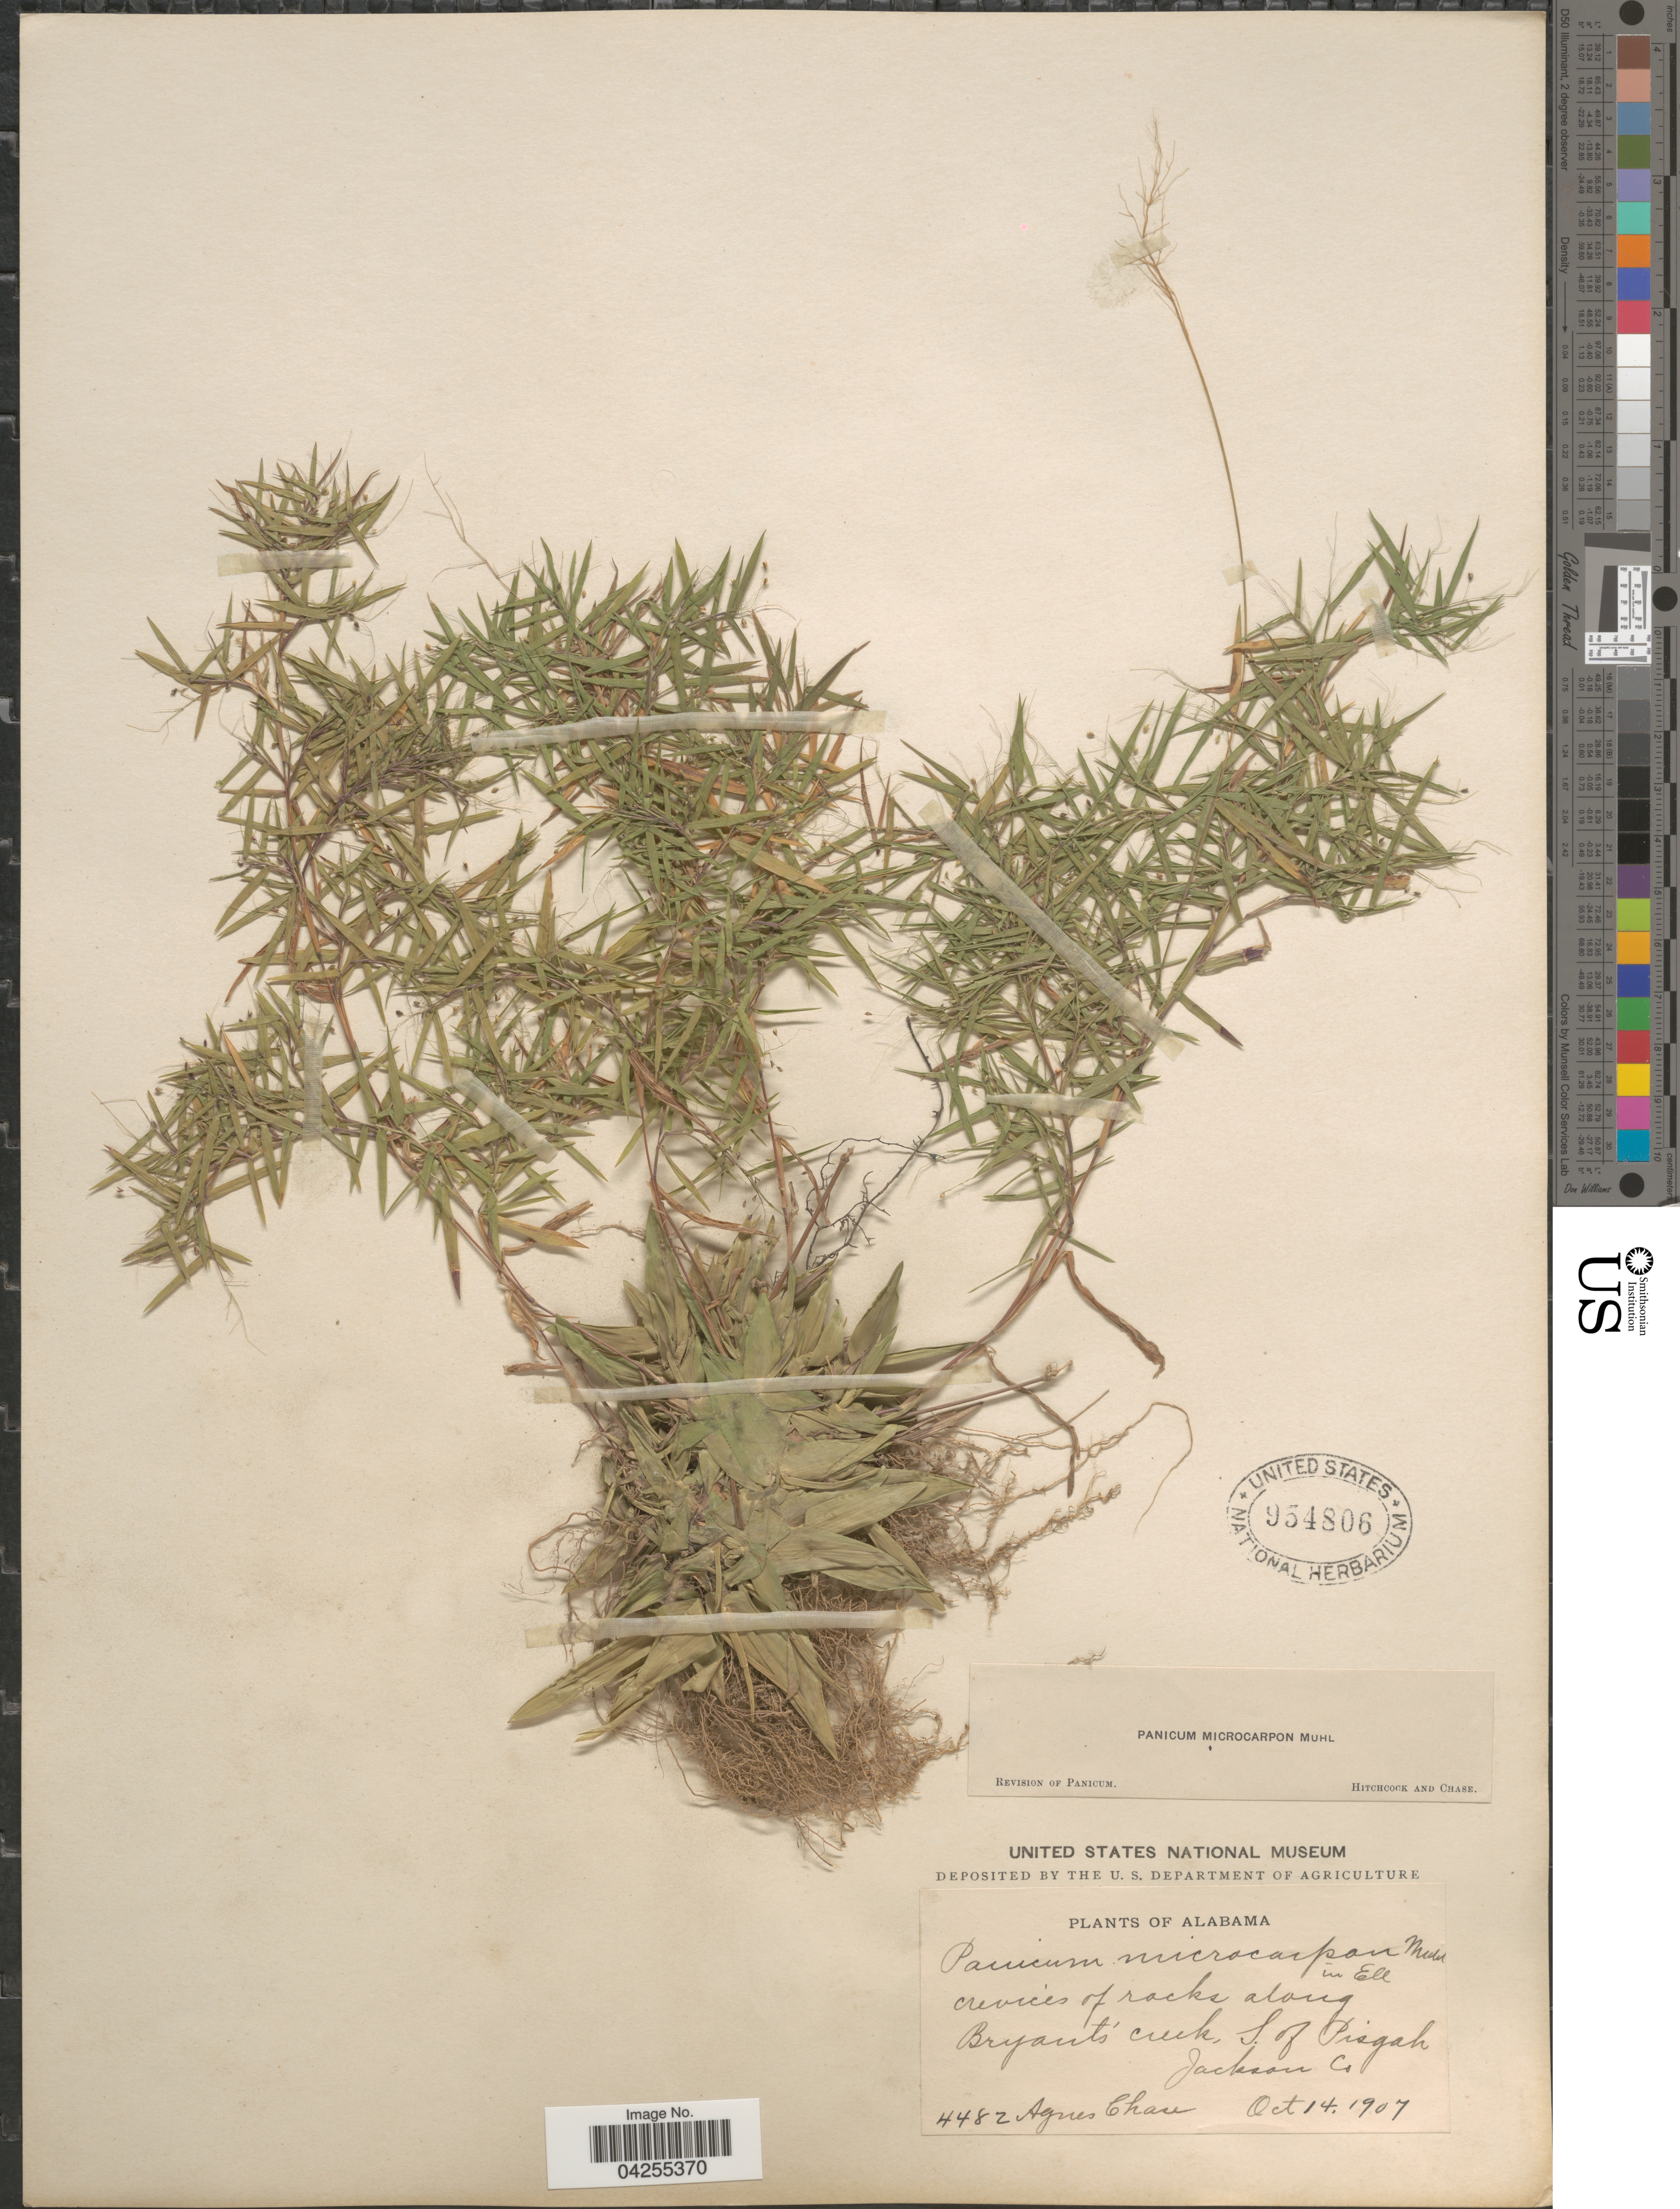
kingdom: Plantae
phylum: Tracheophyta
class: Liliopsida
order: Poales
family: Poaceae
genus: Dichanthelium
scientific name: Dichanthelium dichotomum var. dichotomum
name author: (L.) Gould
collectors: A. Chase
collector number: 4482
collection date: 1907-10-14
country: United States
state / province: Alabama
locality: Crevices of rocks along Bryant's creek, S of Pisgah. Jackson Co.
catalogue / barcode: US 954806